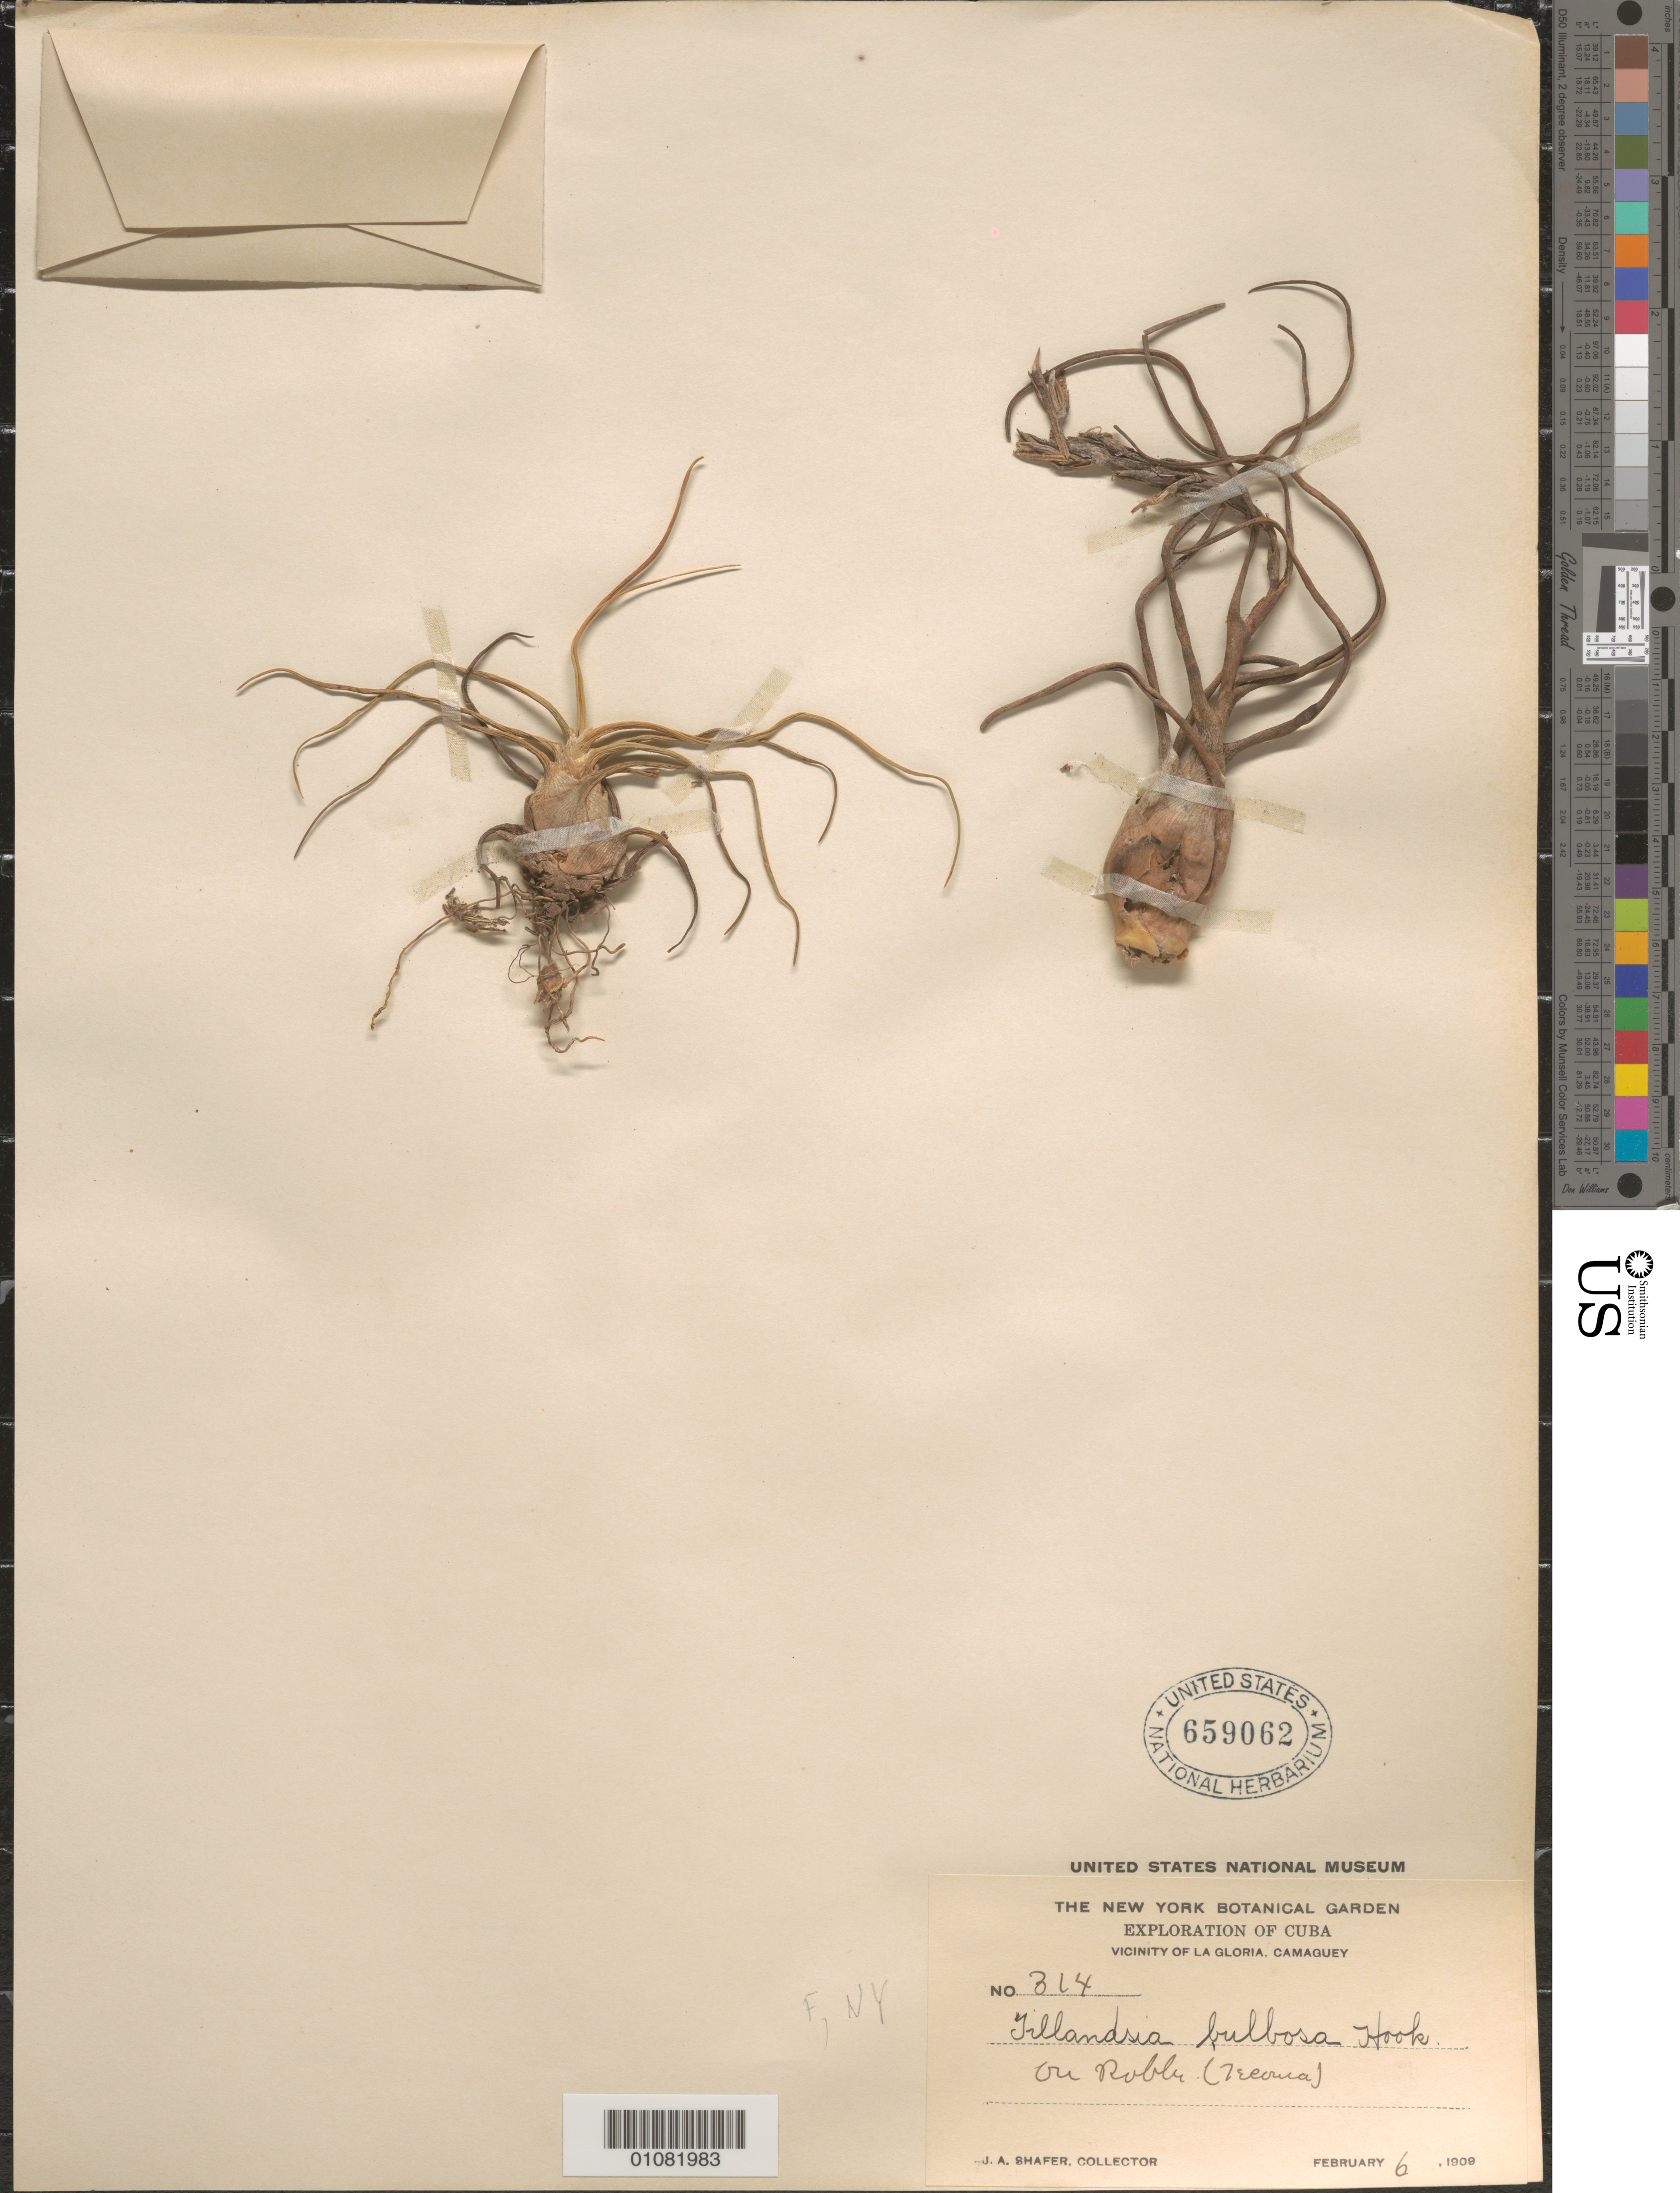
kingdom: Plantae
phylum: Tracheophyta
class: Liliopsida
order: Poales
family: Bromeliaceae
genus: Tillandsia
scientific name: Tillandsia bulbosa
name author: Hook.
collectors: J. A. Shafer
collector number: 314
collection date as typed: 06 Feb 1909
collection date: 1909-02-06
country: Cuba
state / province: Camagüey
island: Cuba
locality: Vicinity of La Gloria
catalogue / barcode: US 659062